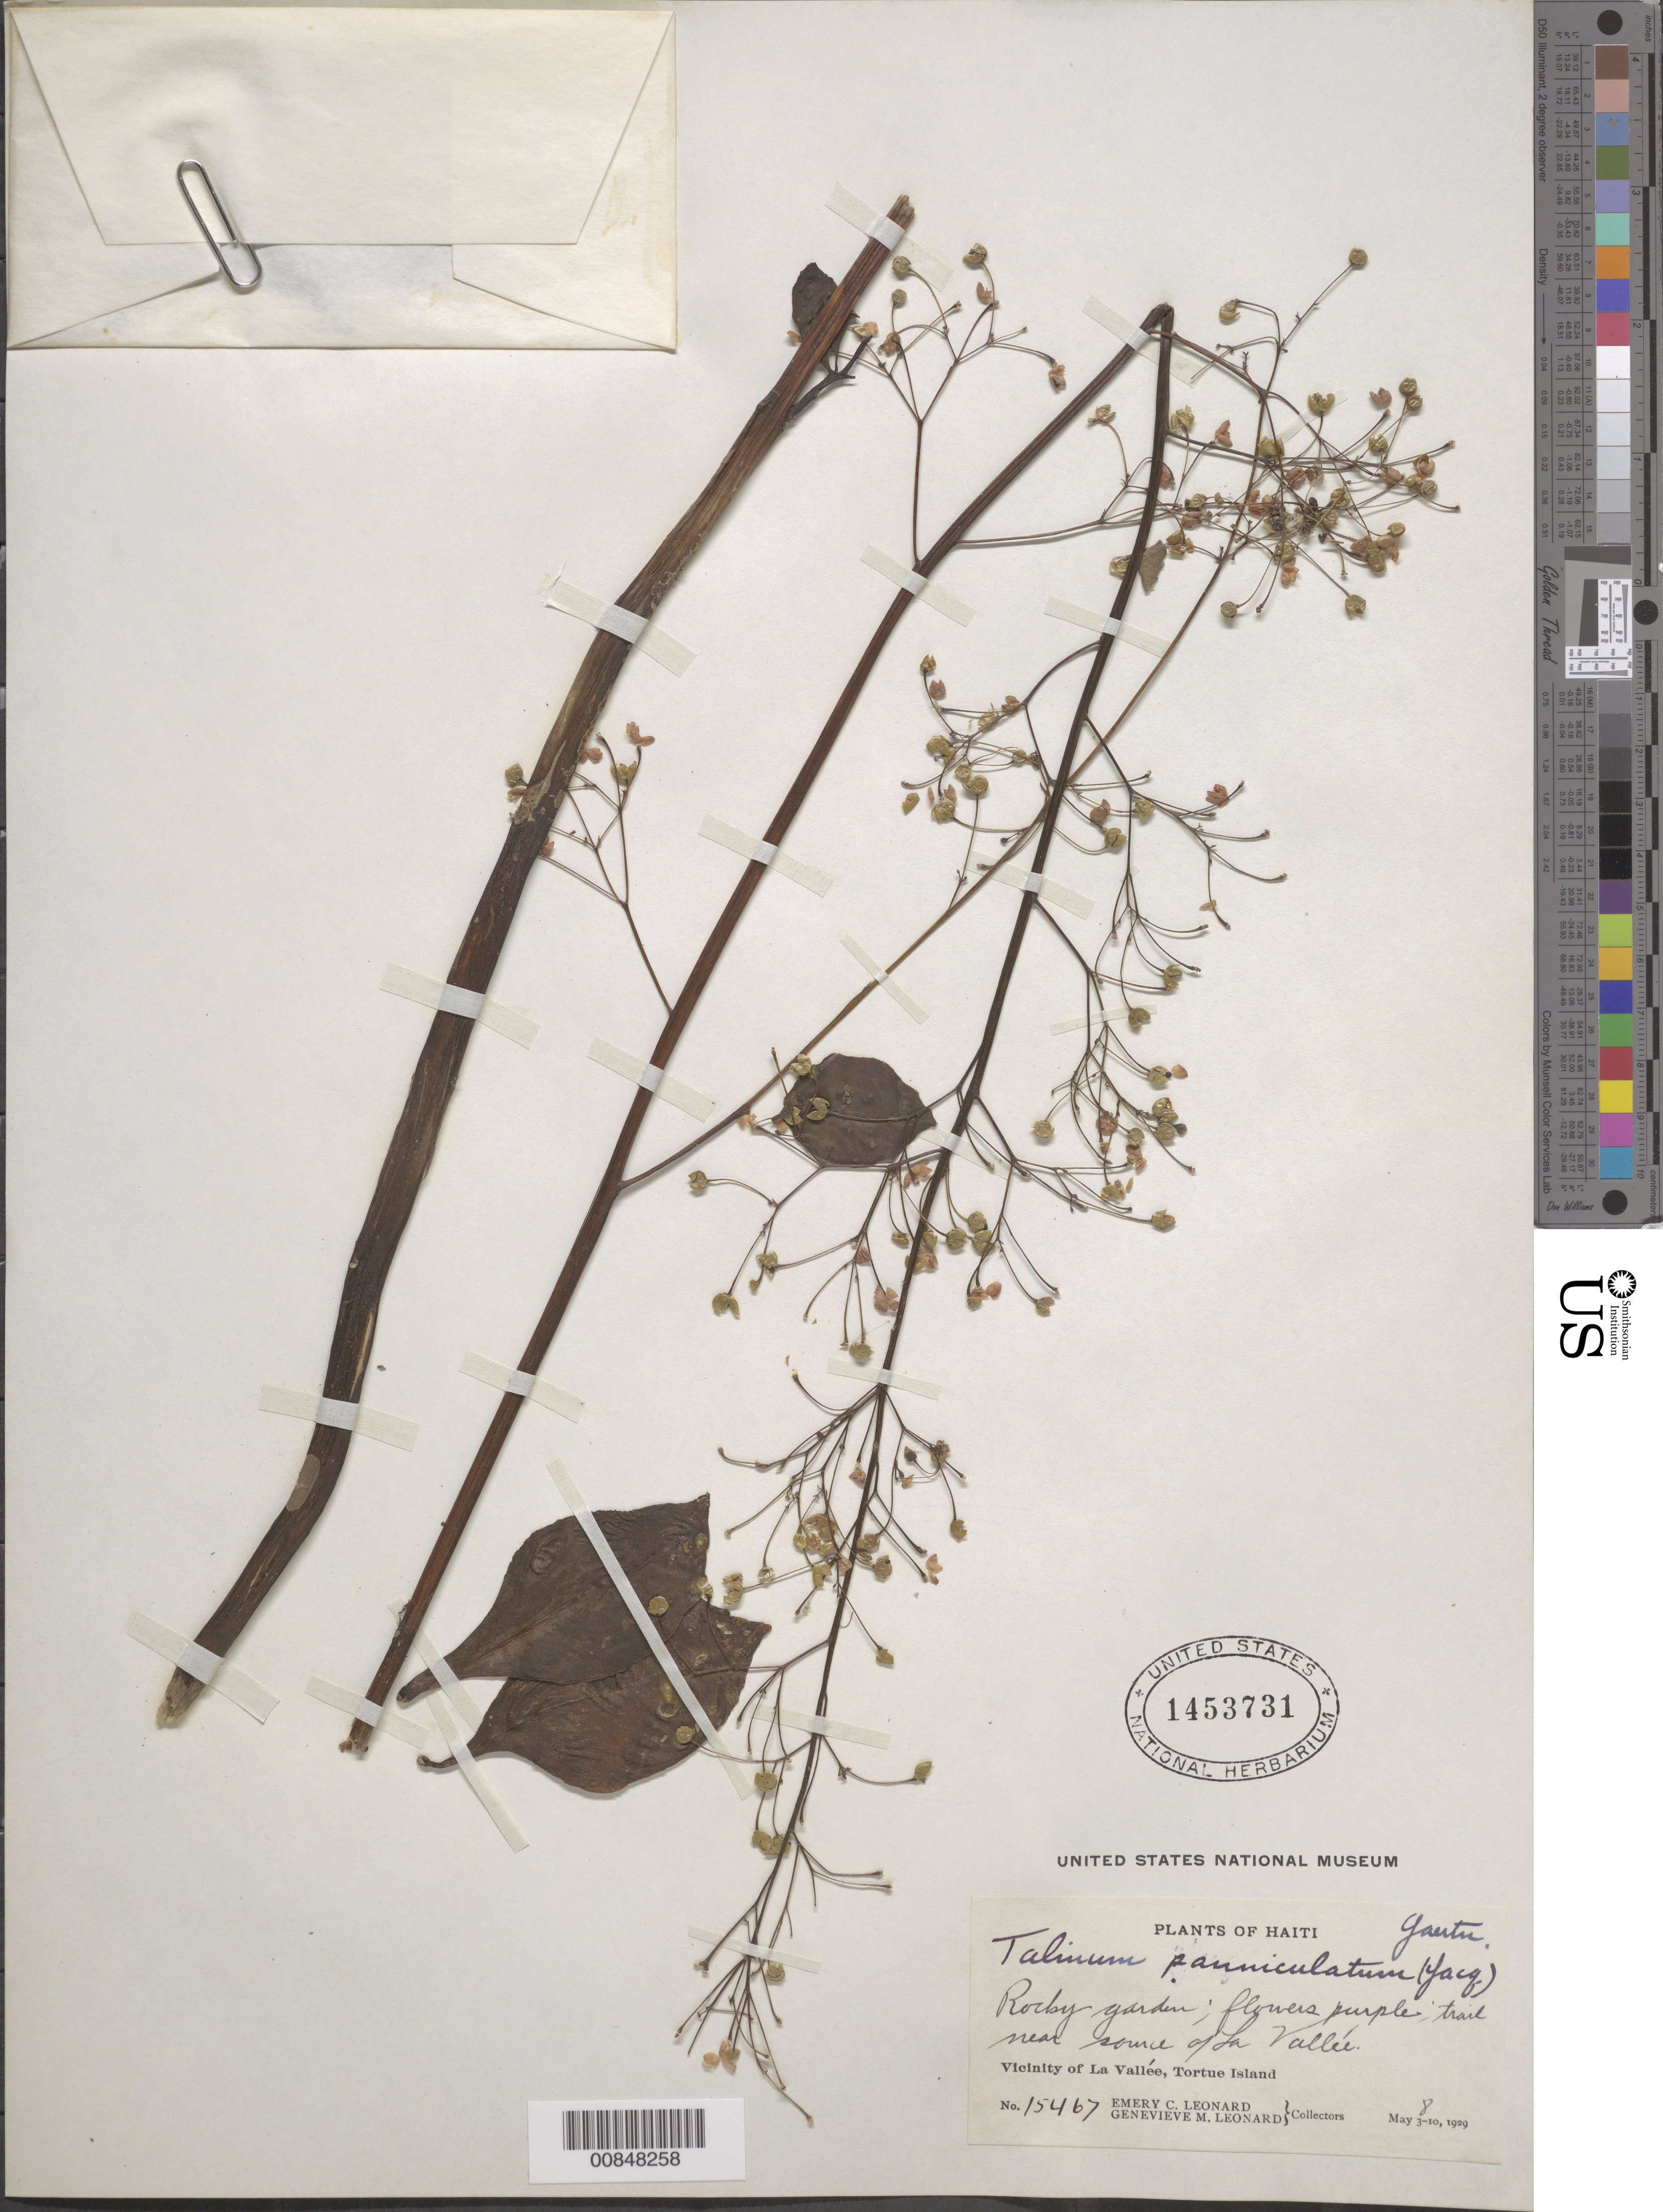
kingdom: Plantae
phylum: Tracheophyta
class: Magnoliopsida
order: Caryophyllales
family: Talinaceae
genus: Talinum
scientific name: Talinum paniculatum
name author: (Jacq.) Gaertn.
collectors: E. C. Leonard & G. M. Leonard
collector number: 15467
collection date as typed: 08 May 1929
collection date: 1929-05-08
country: Haiti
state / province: Nord-Óuest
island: Île de la Tortue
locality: Vicinity of La Vallée, Tortue Island. Trail near source of La Vallée.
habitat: Rocky garden.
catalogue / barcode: US 1453731